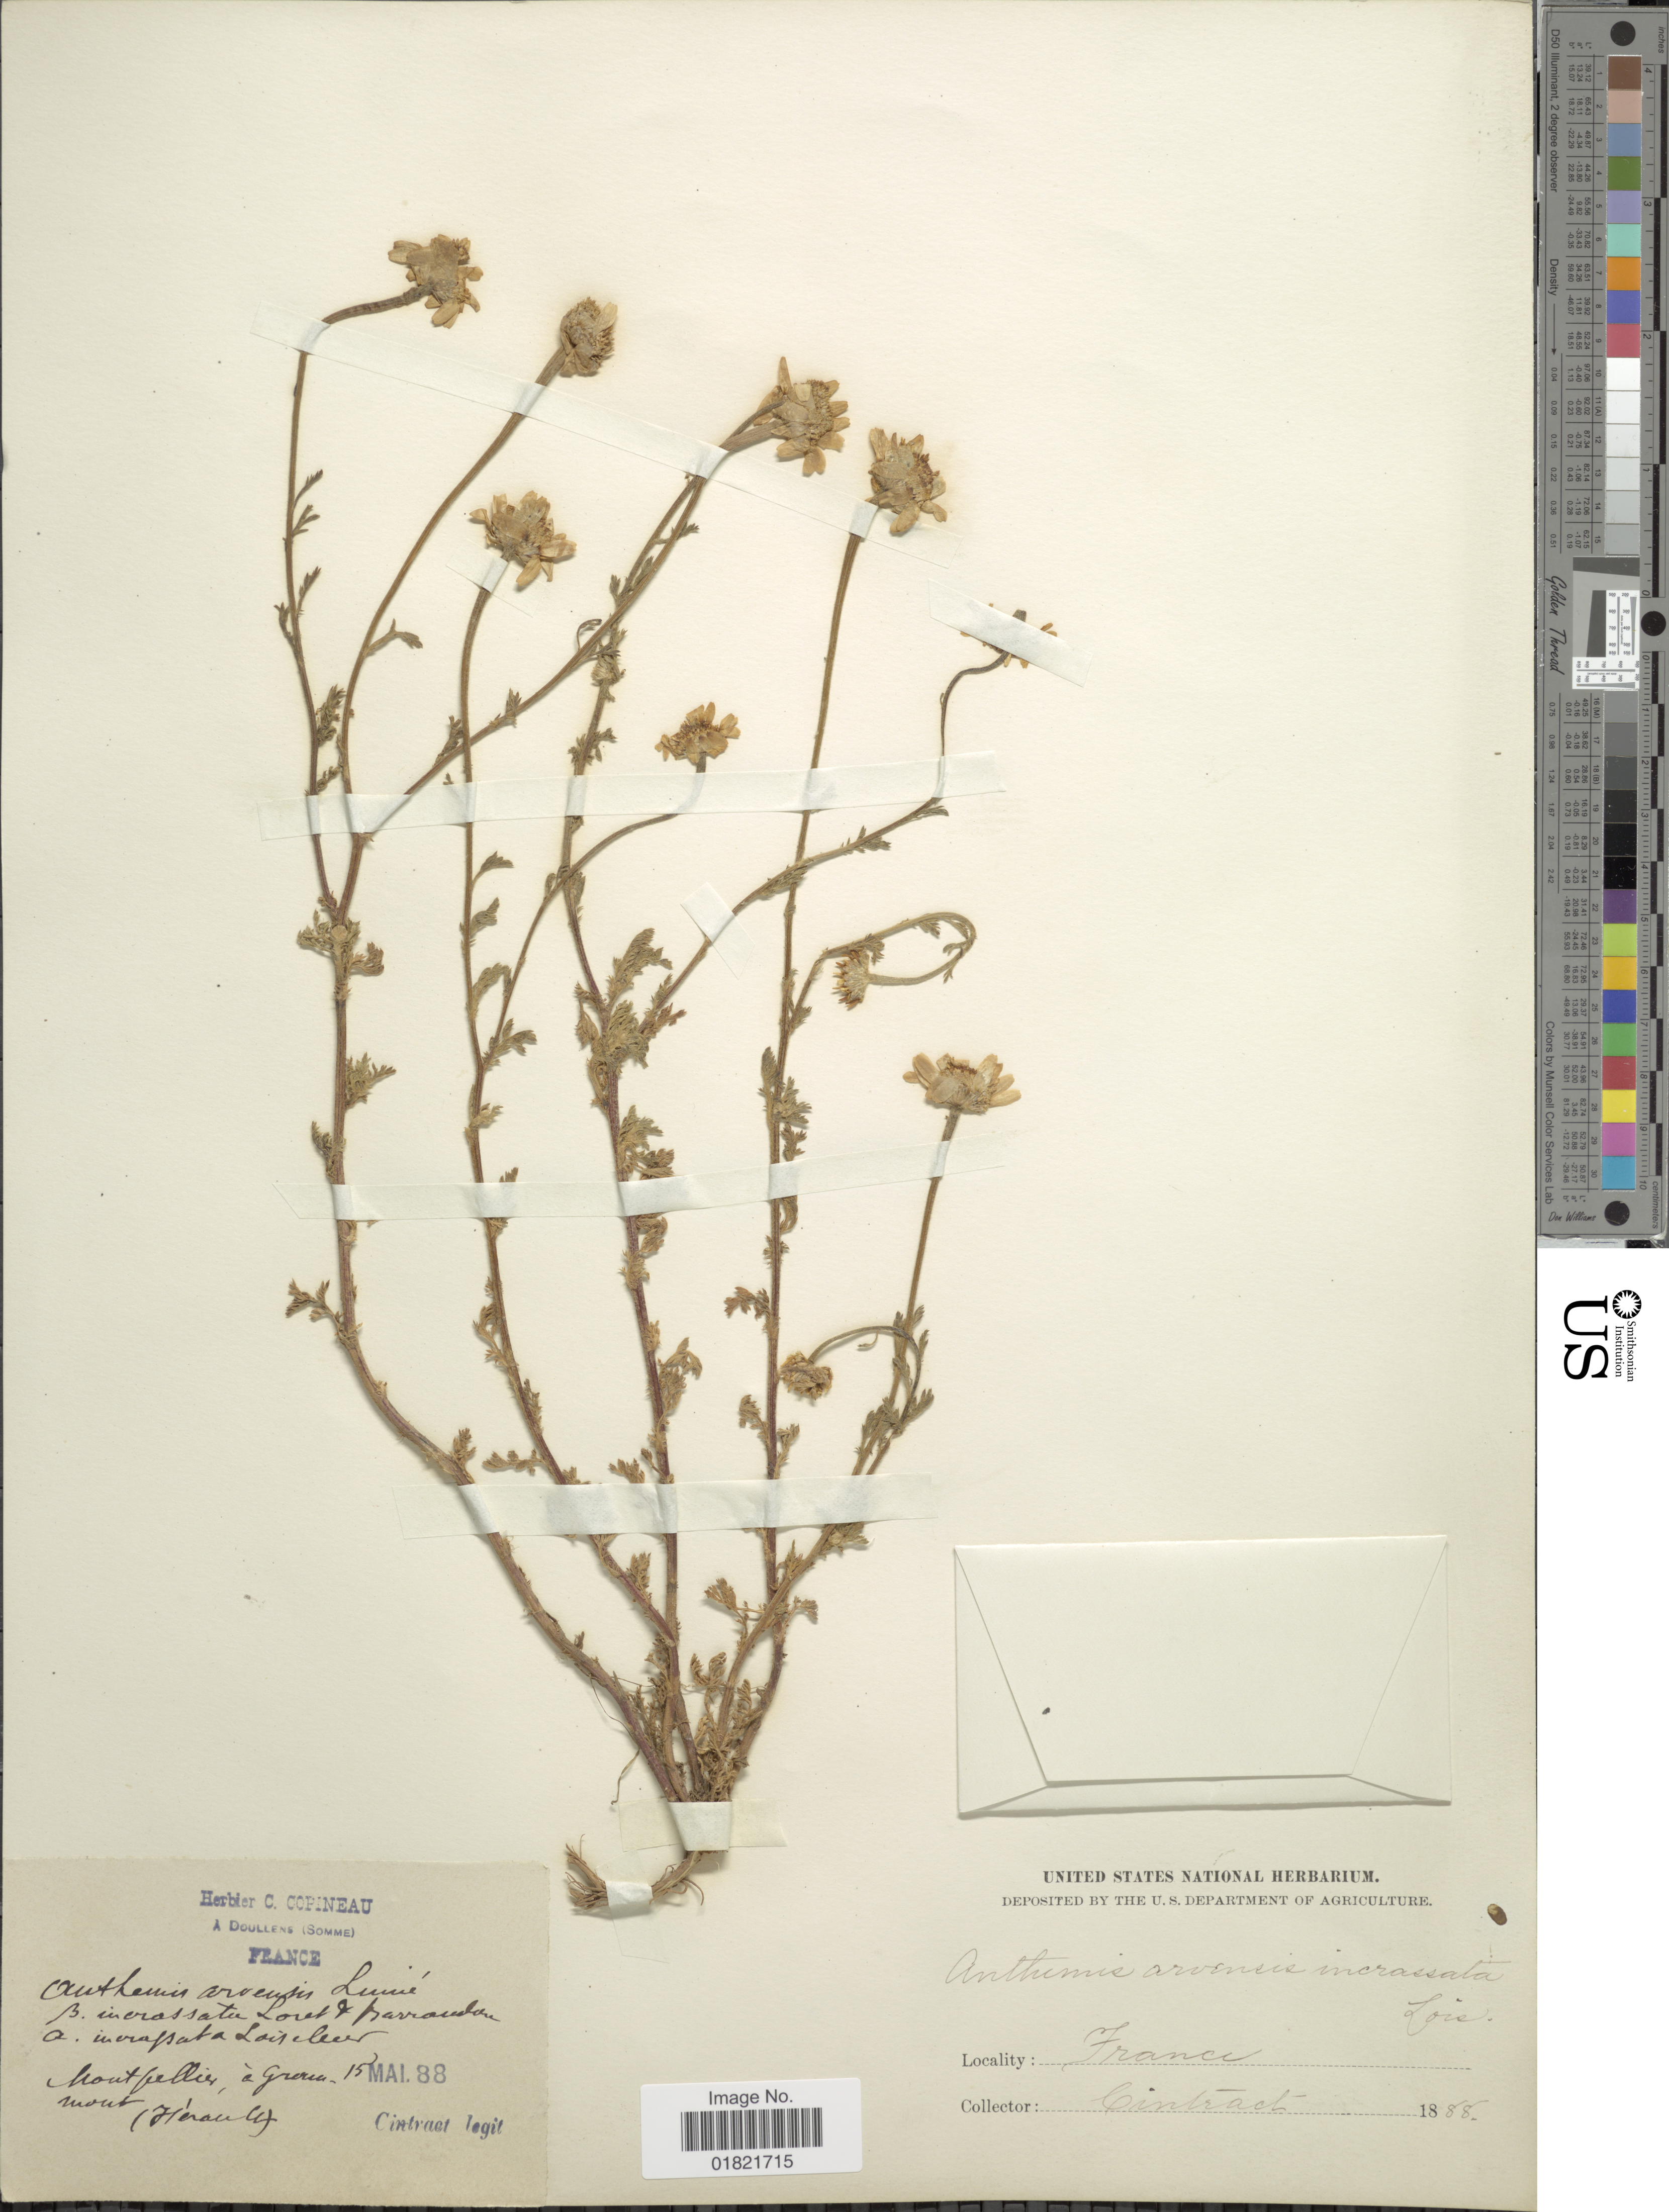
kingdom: Plantae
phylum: Tracheophyta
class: Magnoliopsida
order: Asterales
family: Asteraceae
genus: Anthemis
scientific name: Anthemis arvensis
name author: L.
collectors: Cintract, --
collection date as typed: Transcribed d/m/y: /5/88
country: France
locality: Montpellier, a grenia [interpreted], Hérault